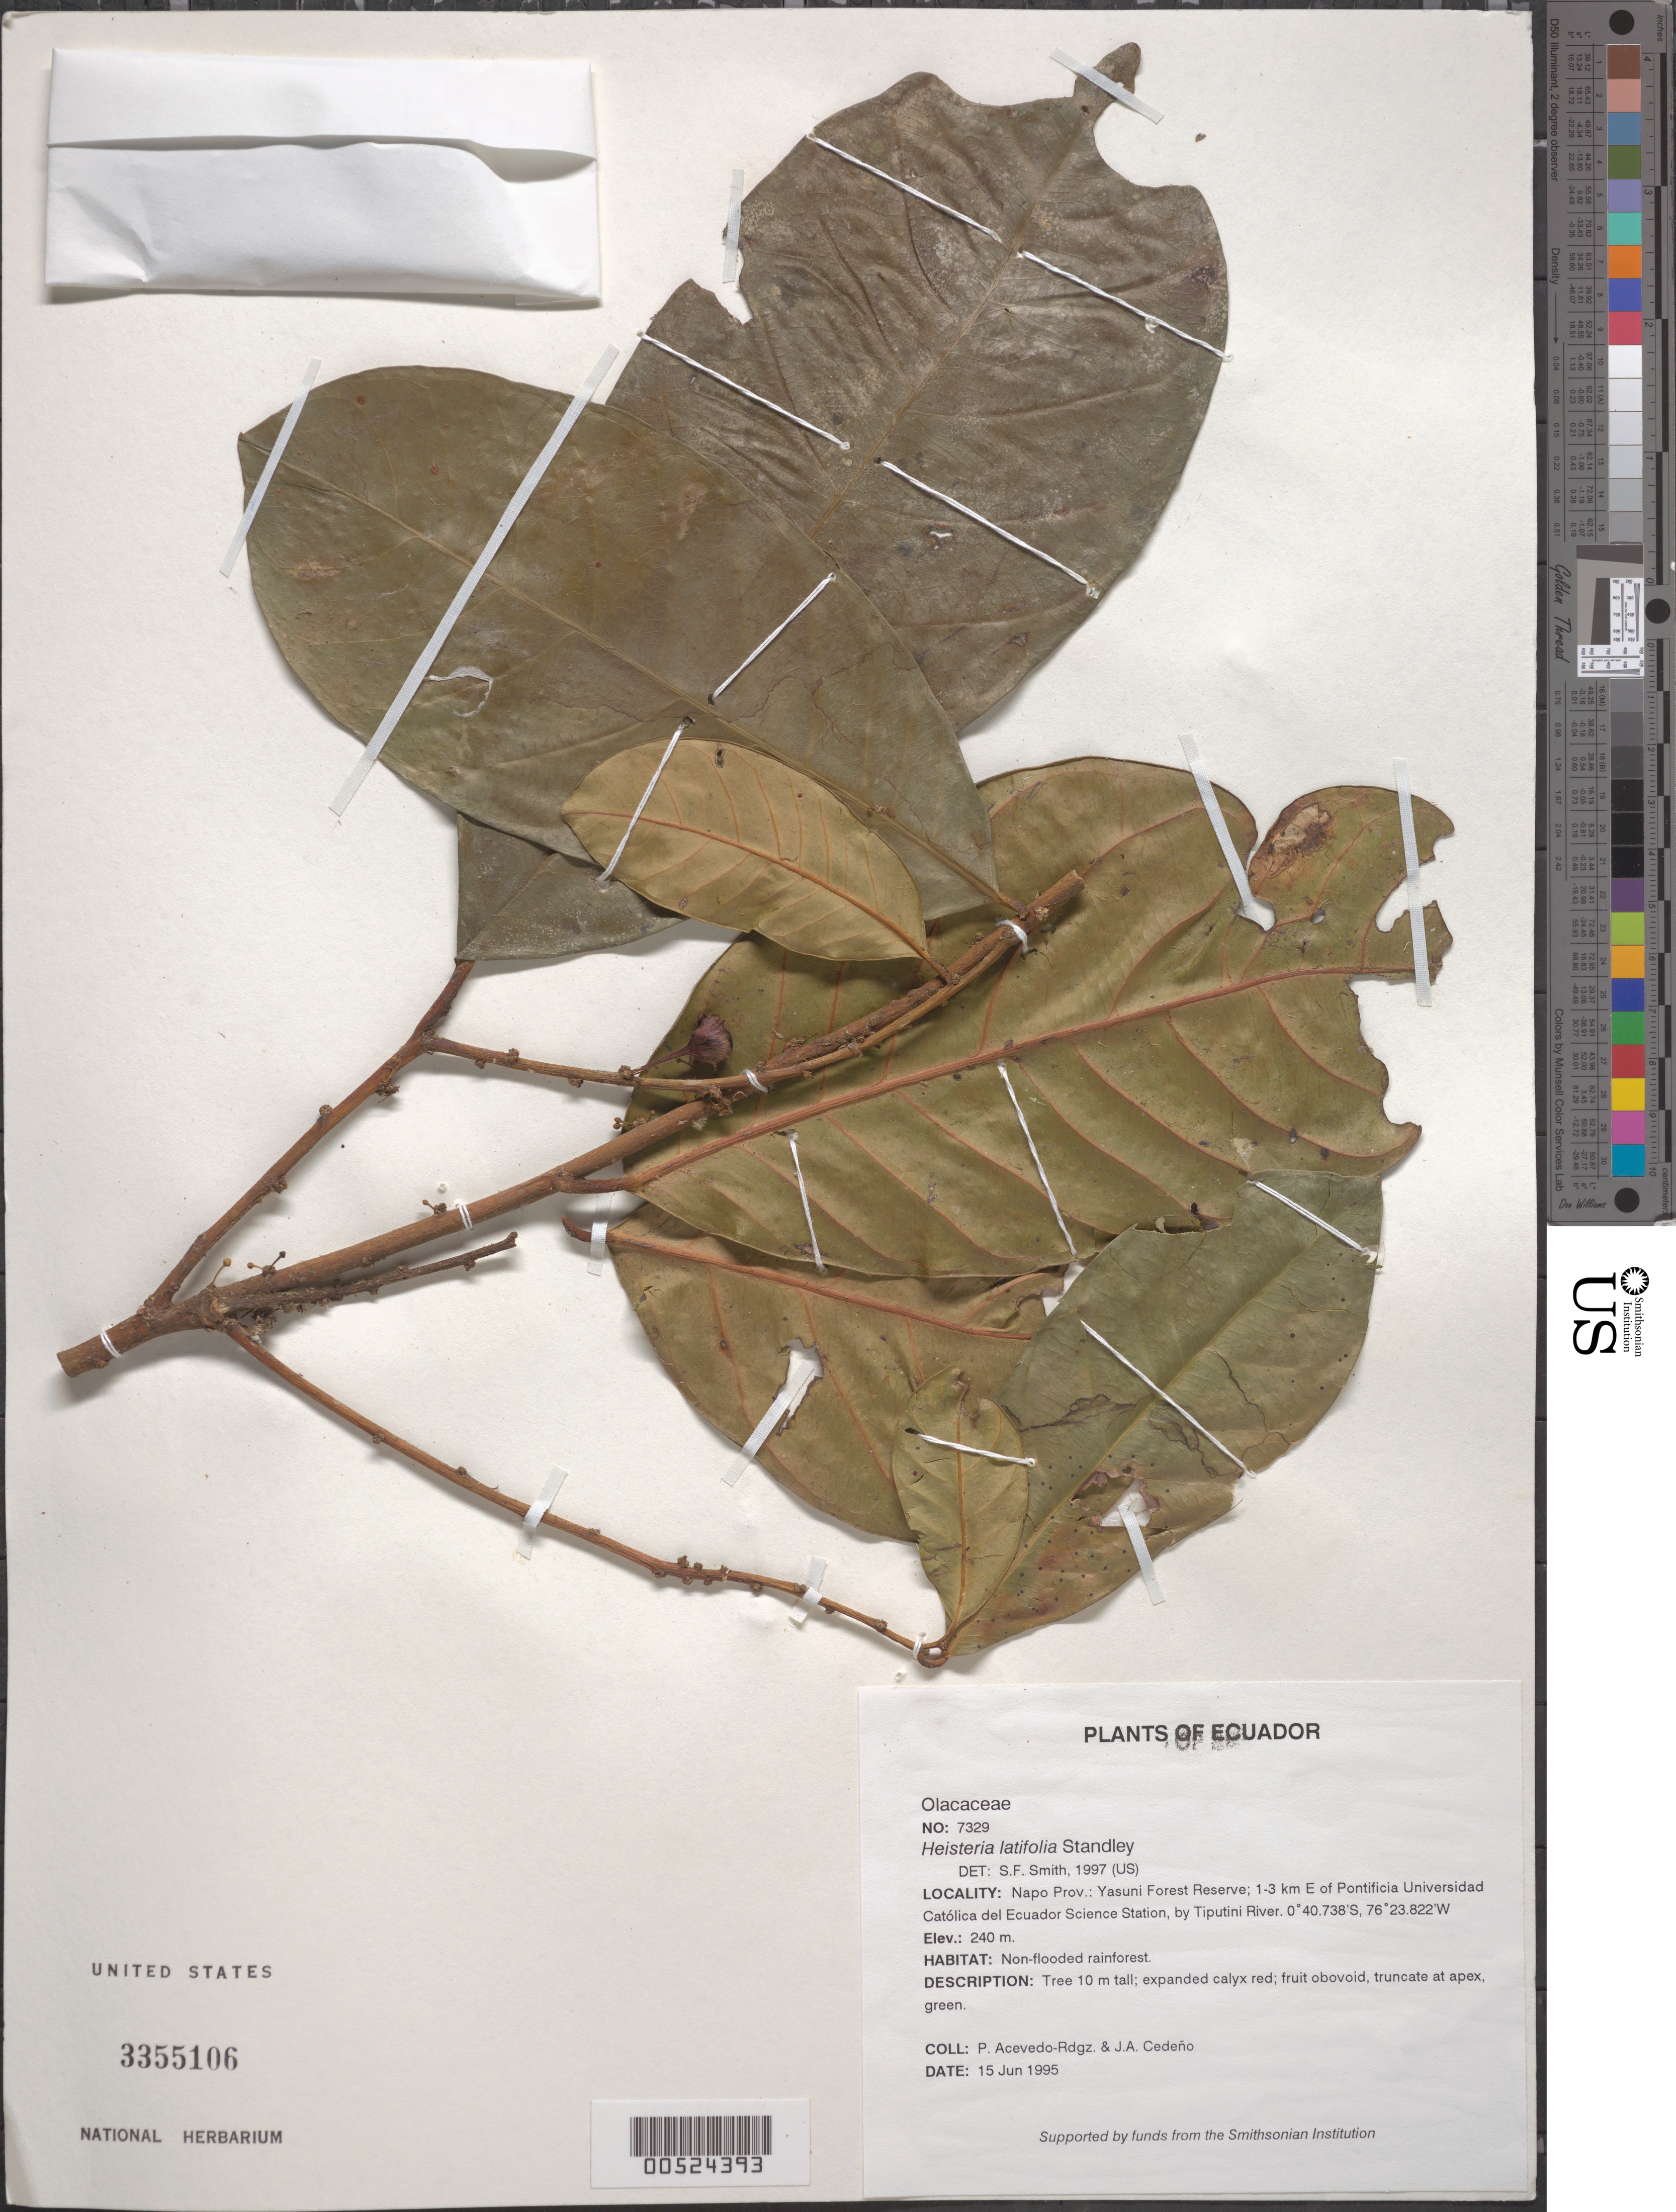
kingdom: Plantae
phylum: Tracheophyta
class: Magnoliopsida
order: Santalales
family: Erythropalaceae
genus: Heisteria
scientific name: Heisteria latifolia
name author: Standl.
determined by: Smith, Stephen F., (US), NMNH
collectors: P. Acevedo-Rodr. & J. A. Cedeño M.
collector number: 7329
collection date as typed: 15 Jun 1995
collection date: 1995-06-15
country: Ecuador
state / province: Napo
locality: Napo Prov.: Yasuni Forest Reserve; 1-3 km E of Pontificia Universidad Católica del Ecuador Science Station by Tiputini River.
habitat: Non-flooded rainforest.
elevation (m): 240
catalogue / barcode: US 3355106